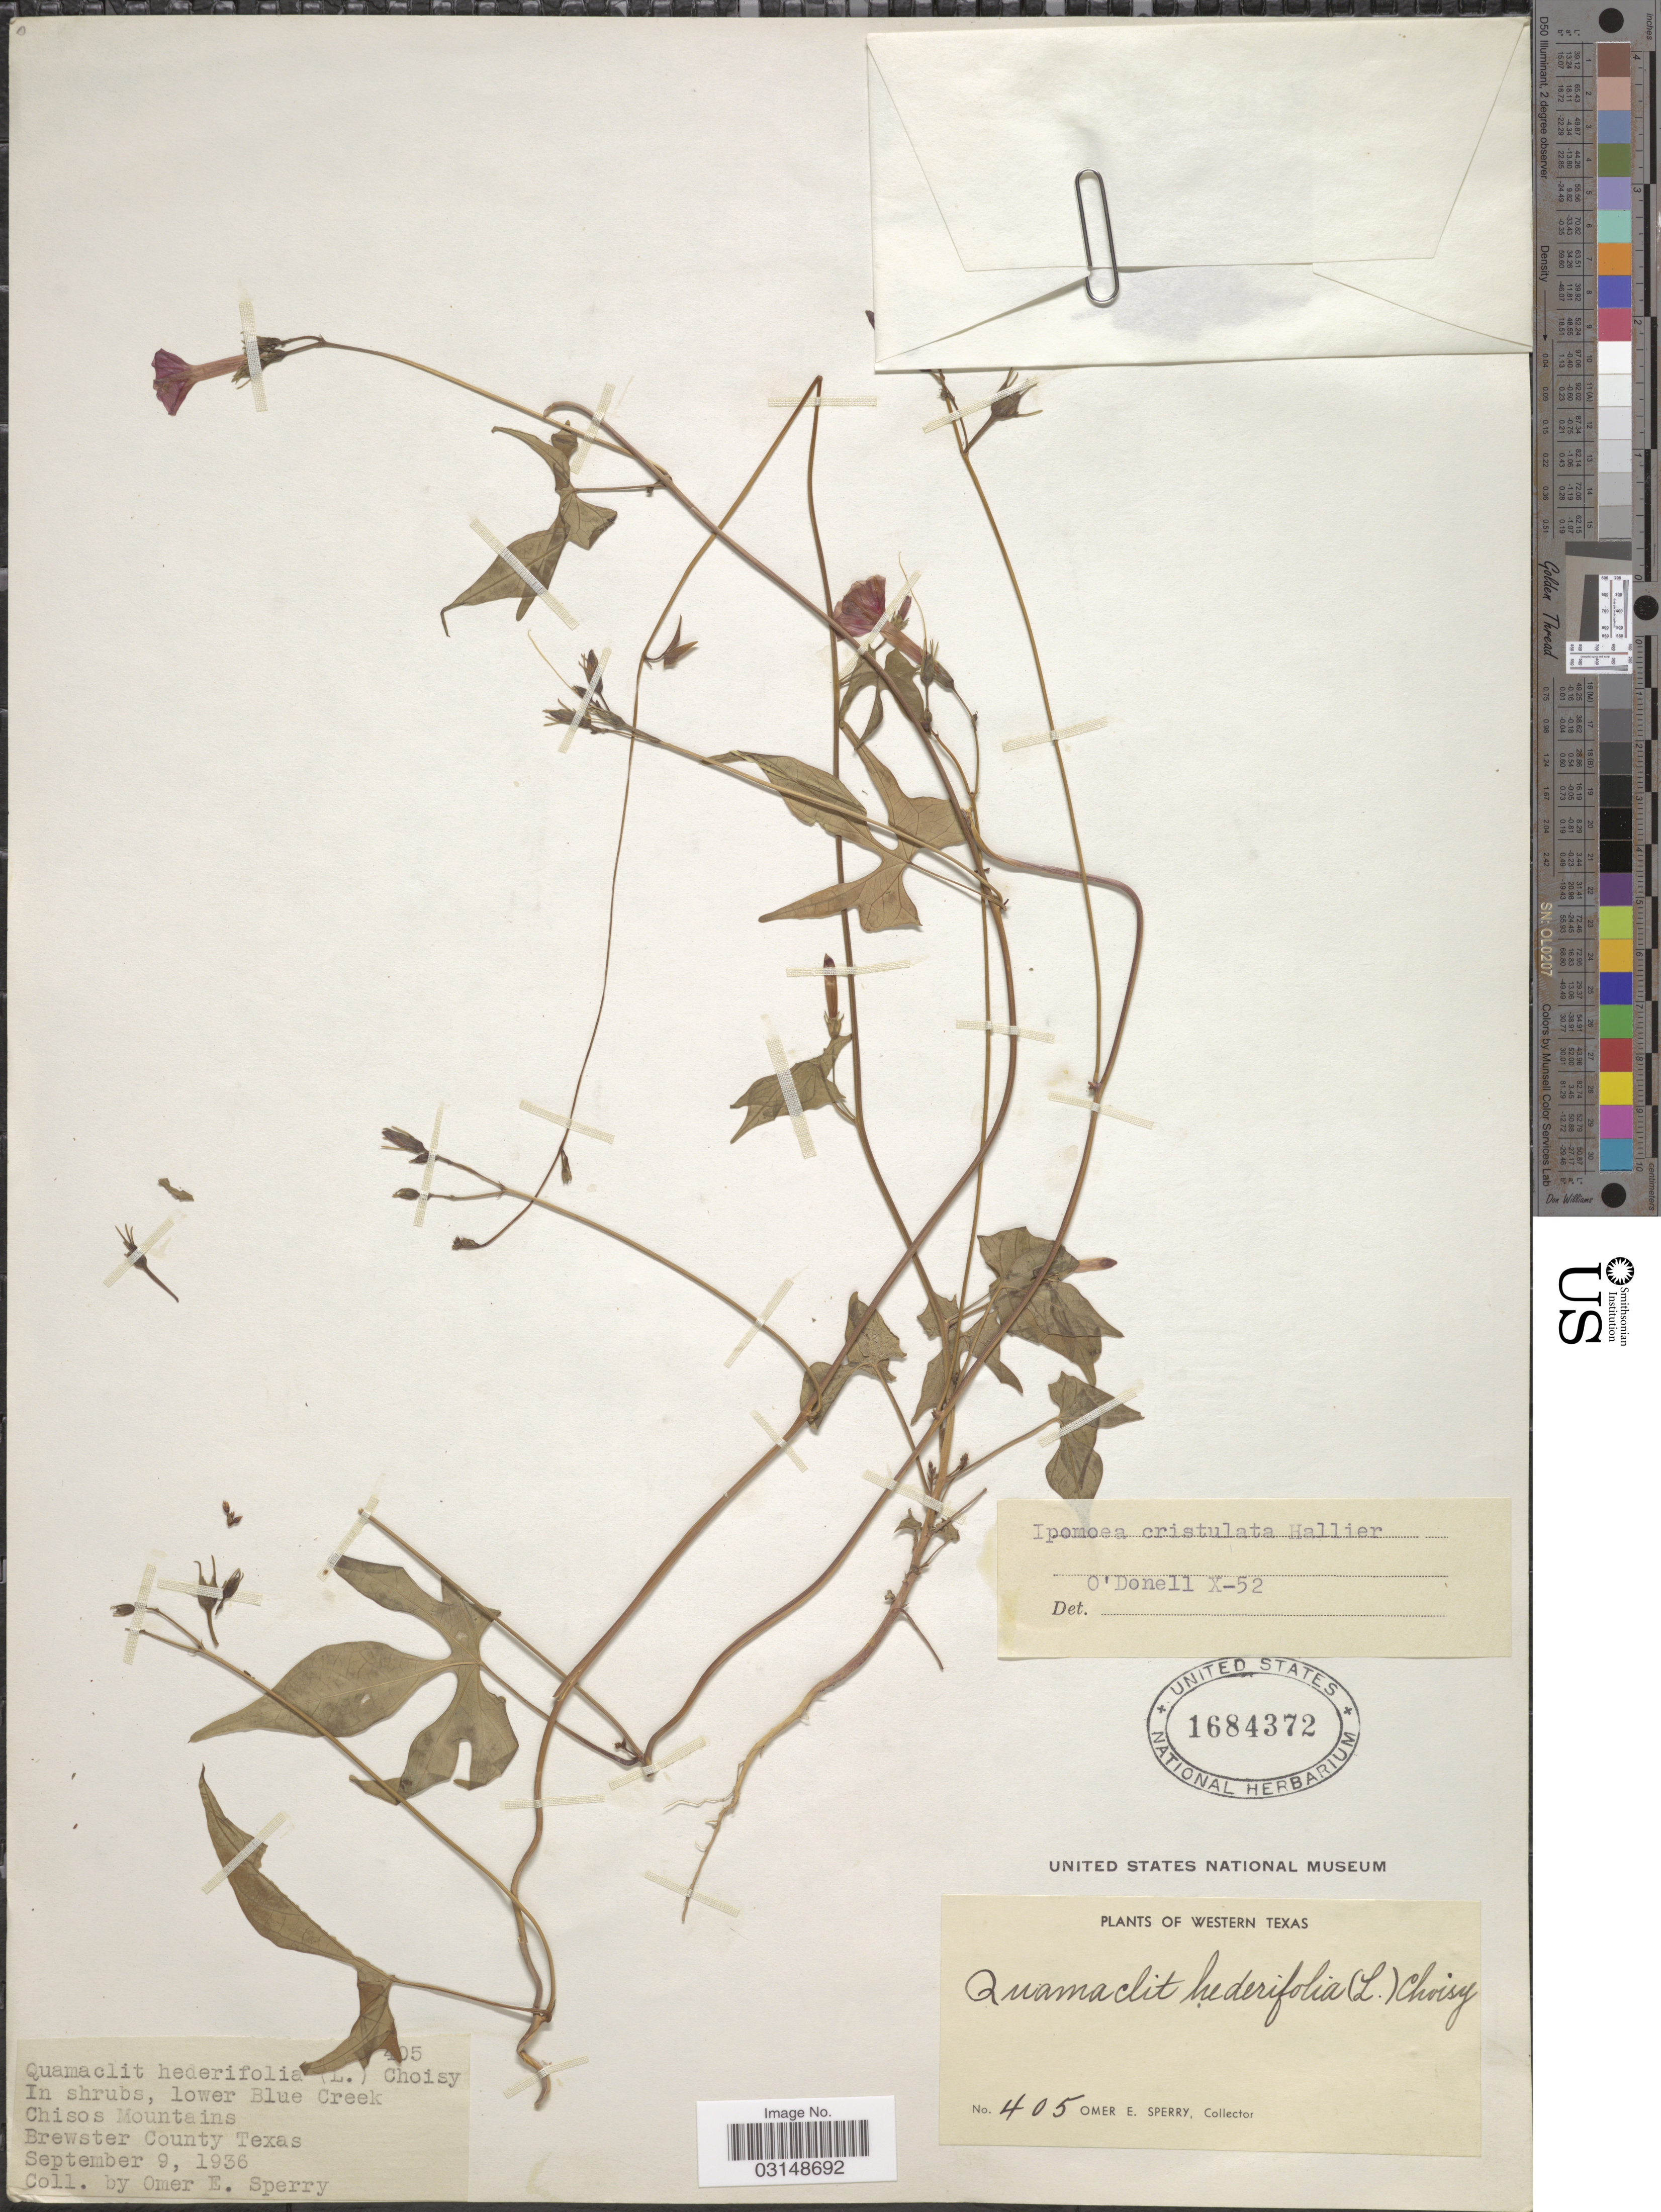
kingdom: Plantae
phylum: Tracheophyta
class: Magnoliopsida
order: Solanales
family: Convolvulaceae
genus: Ipomoea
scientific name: Ipomoea cristulata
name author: Hallier f.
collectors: O. E. Sperry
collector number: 405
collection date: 1936-09-09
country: United States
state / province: Texas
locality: Lower Blue Creek Chisos Mountains Brewster County. Western Texas.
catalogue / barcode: US 1684372